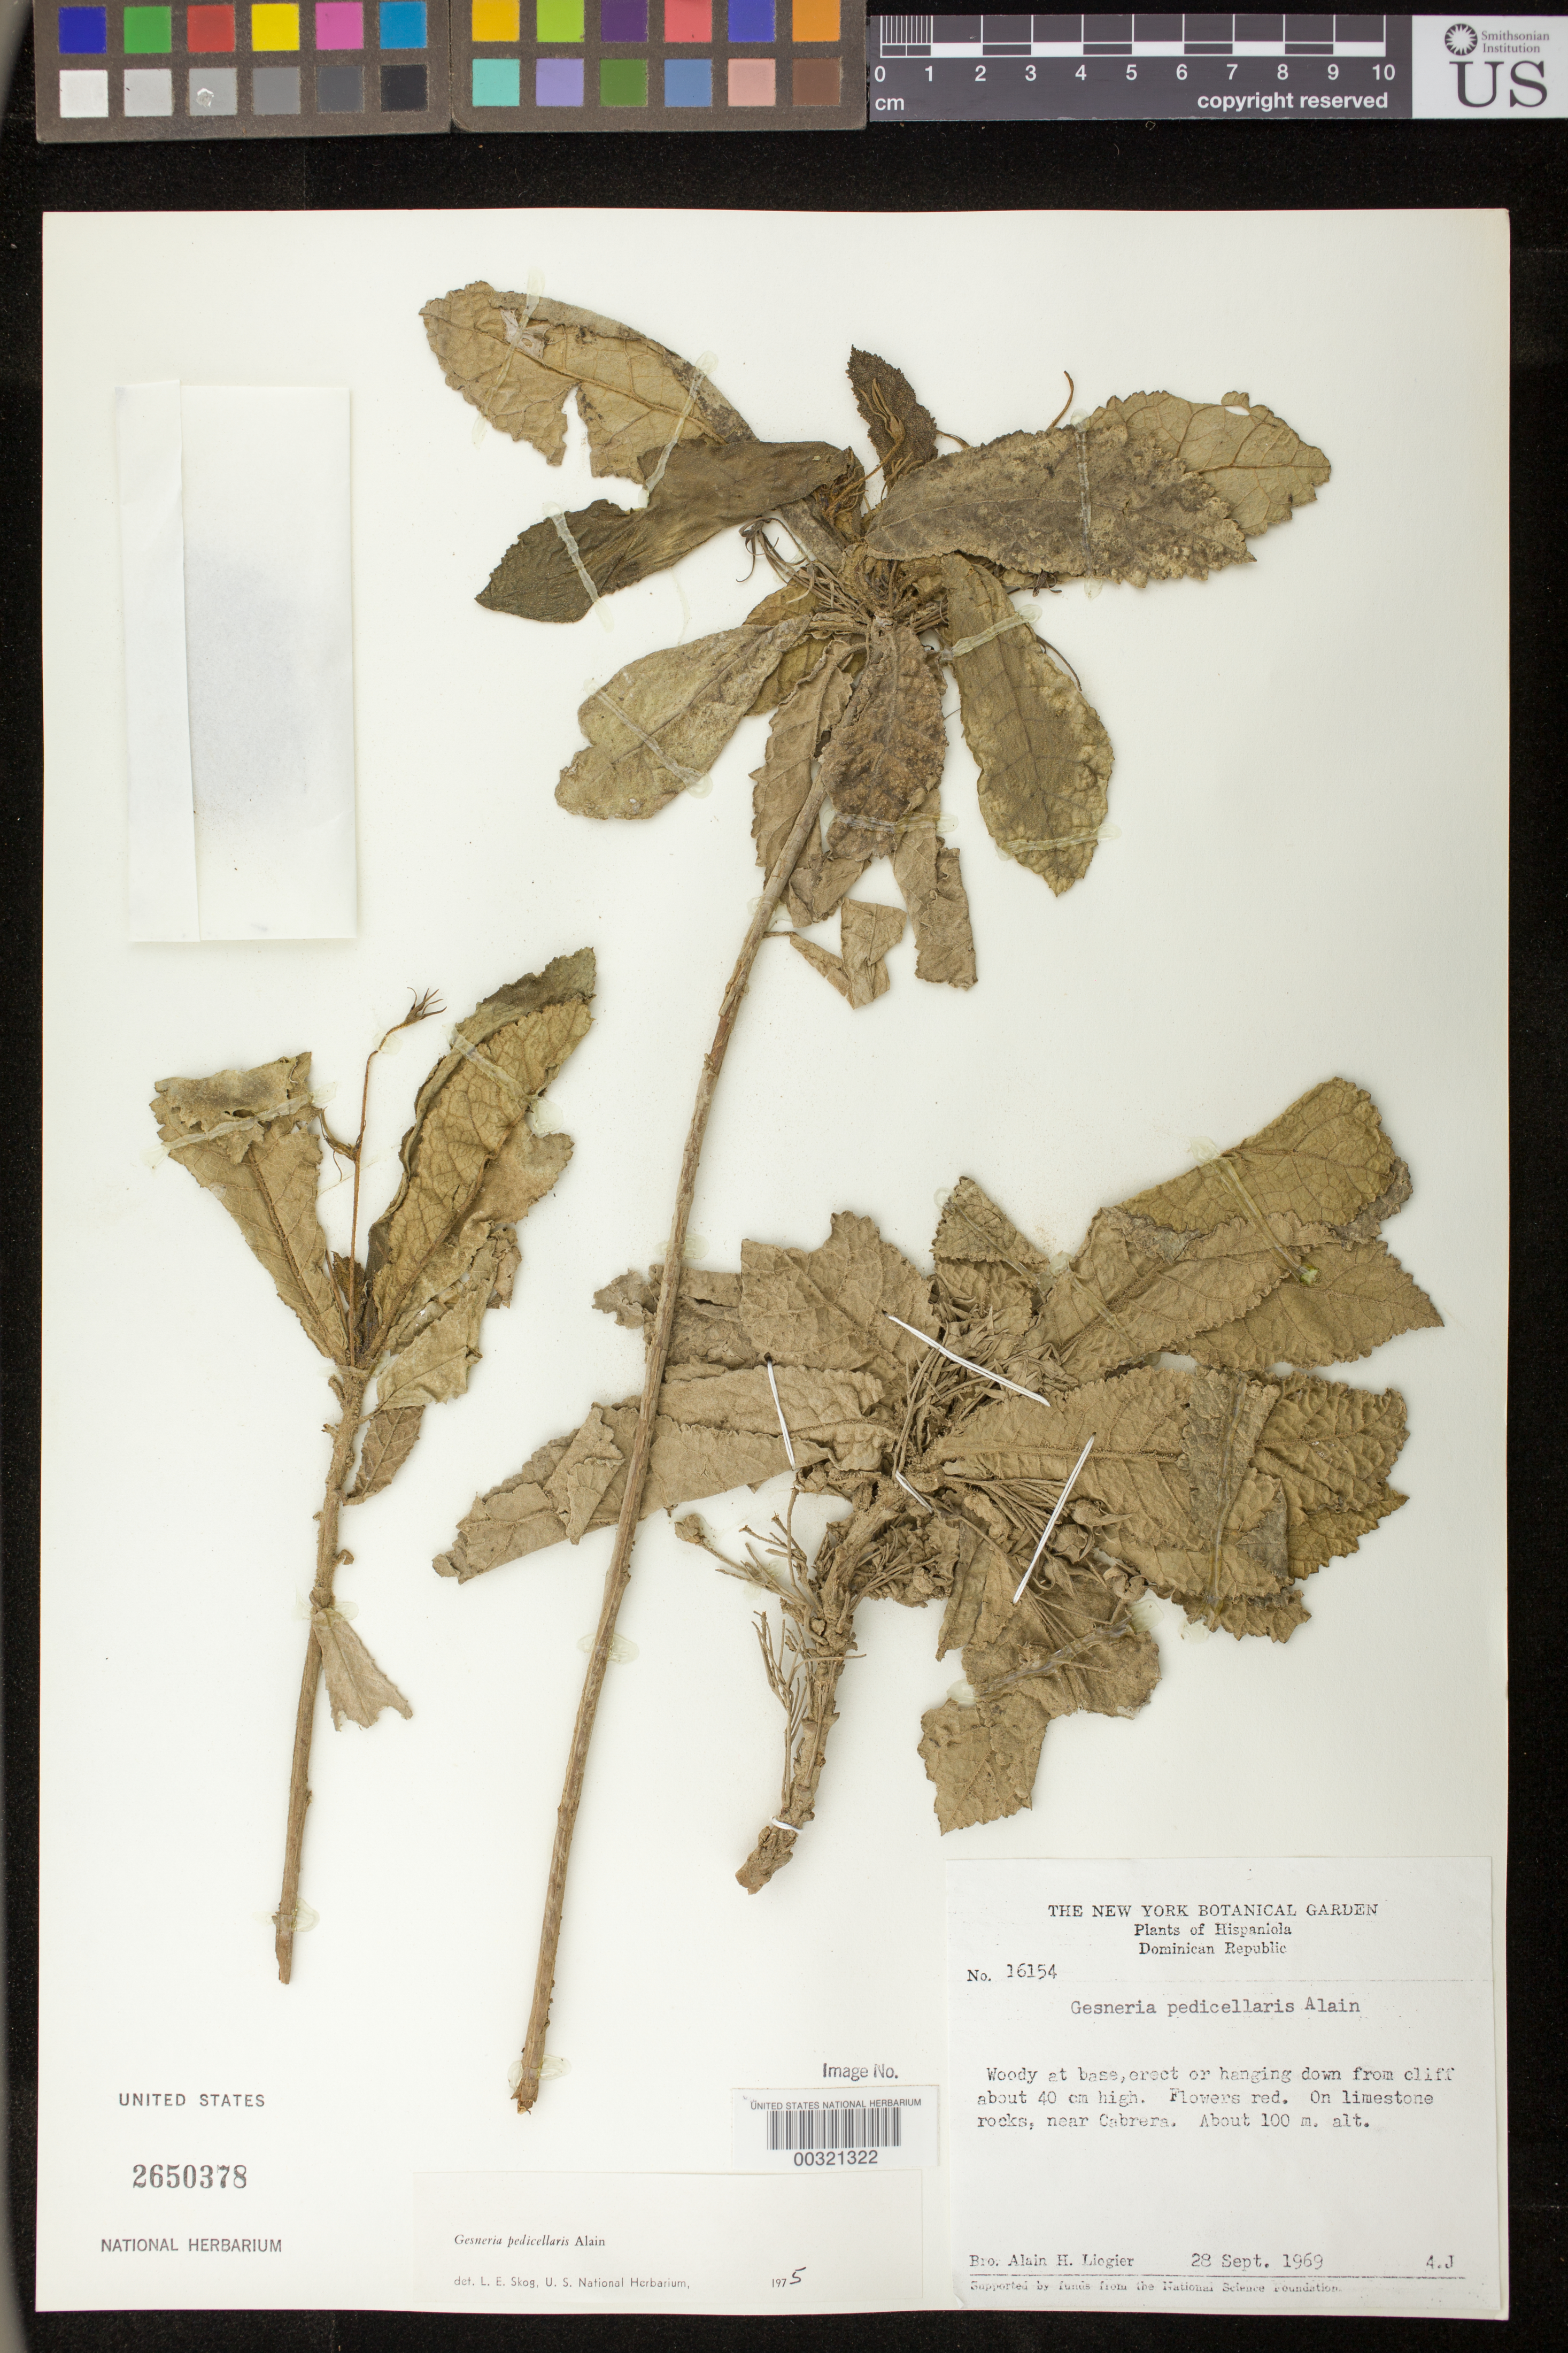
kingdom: Plantae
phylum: Tracheophyta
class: Magnoliopsida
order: Lamiales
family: Gesneriaceae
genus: Gesneria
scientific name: Gesneria pedicellaris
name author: Alain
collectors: A. H. Liogier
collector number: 16154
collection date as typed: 28 Sep 1969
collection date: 1969-09-28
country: Dominican Republic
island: Hispaniola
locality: Near Cabrera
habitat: On limestone rocks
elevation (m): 100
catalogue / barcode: US 2650378